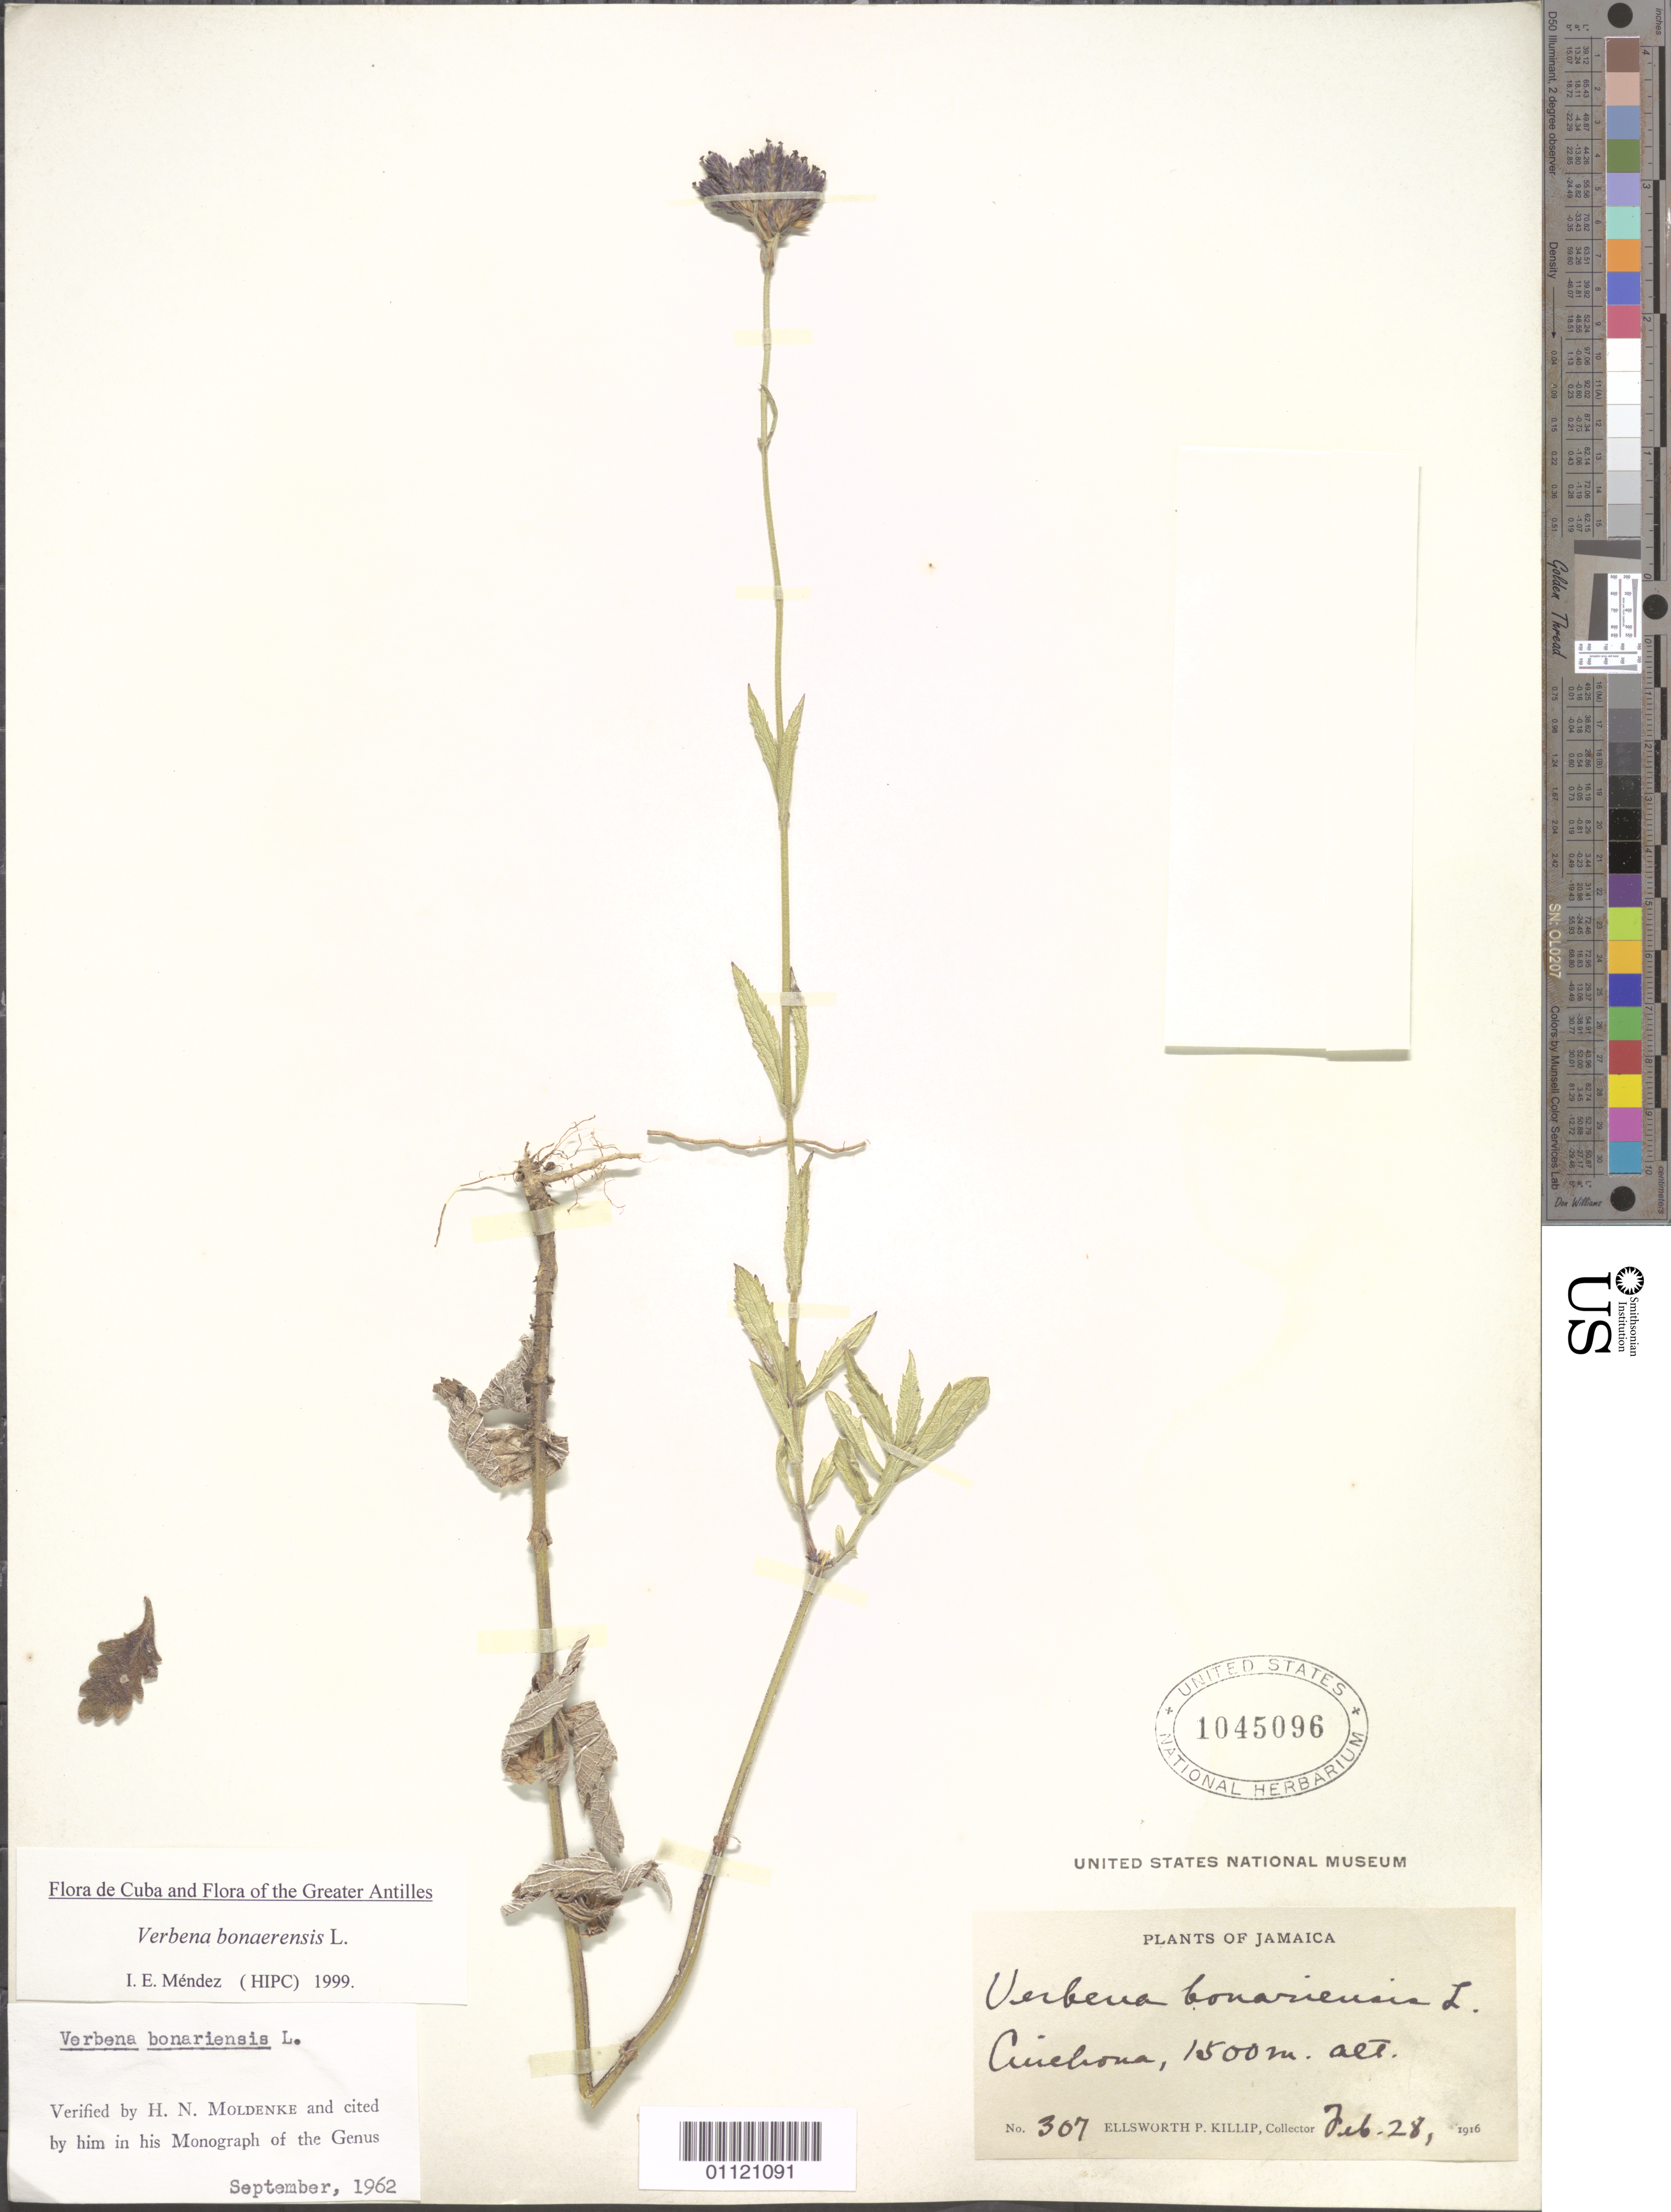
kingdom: Plantae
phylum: Tracheophyta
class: Magnoliopsida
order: Lamiales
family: Verbenaceae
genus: Verbena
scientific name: Verbena bonariensis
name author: L.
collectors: E. P. Killip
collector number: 307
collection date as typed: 28 Feb 1916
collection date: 1916-02-28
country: Jamaica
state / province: Saint Andrew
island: Jamaica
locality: Cinchona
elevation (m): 1500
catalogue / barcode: US 1045096